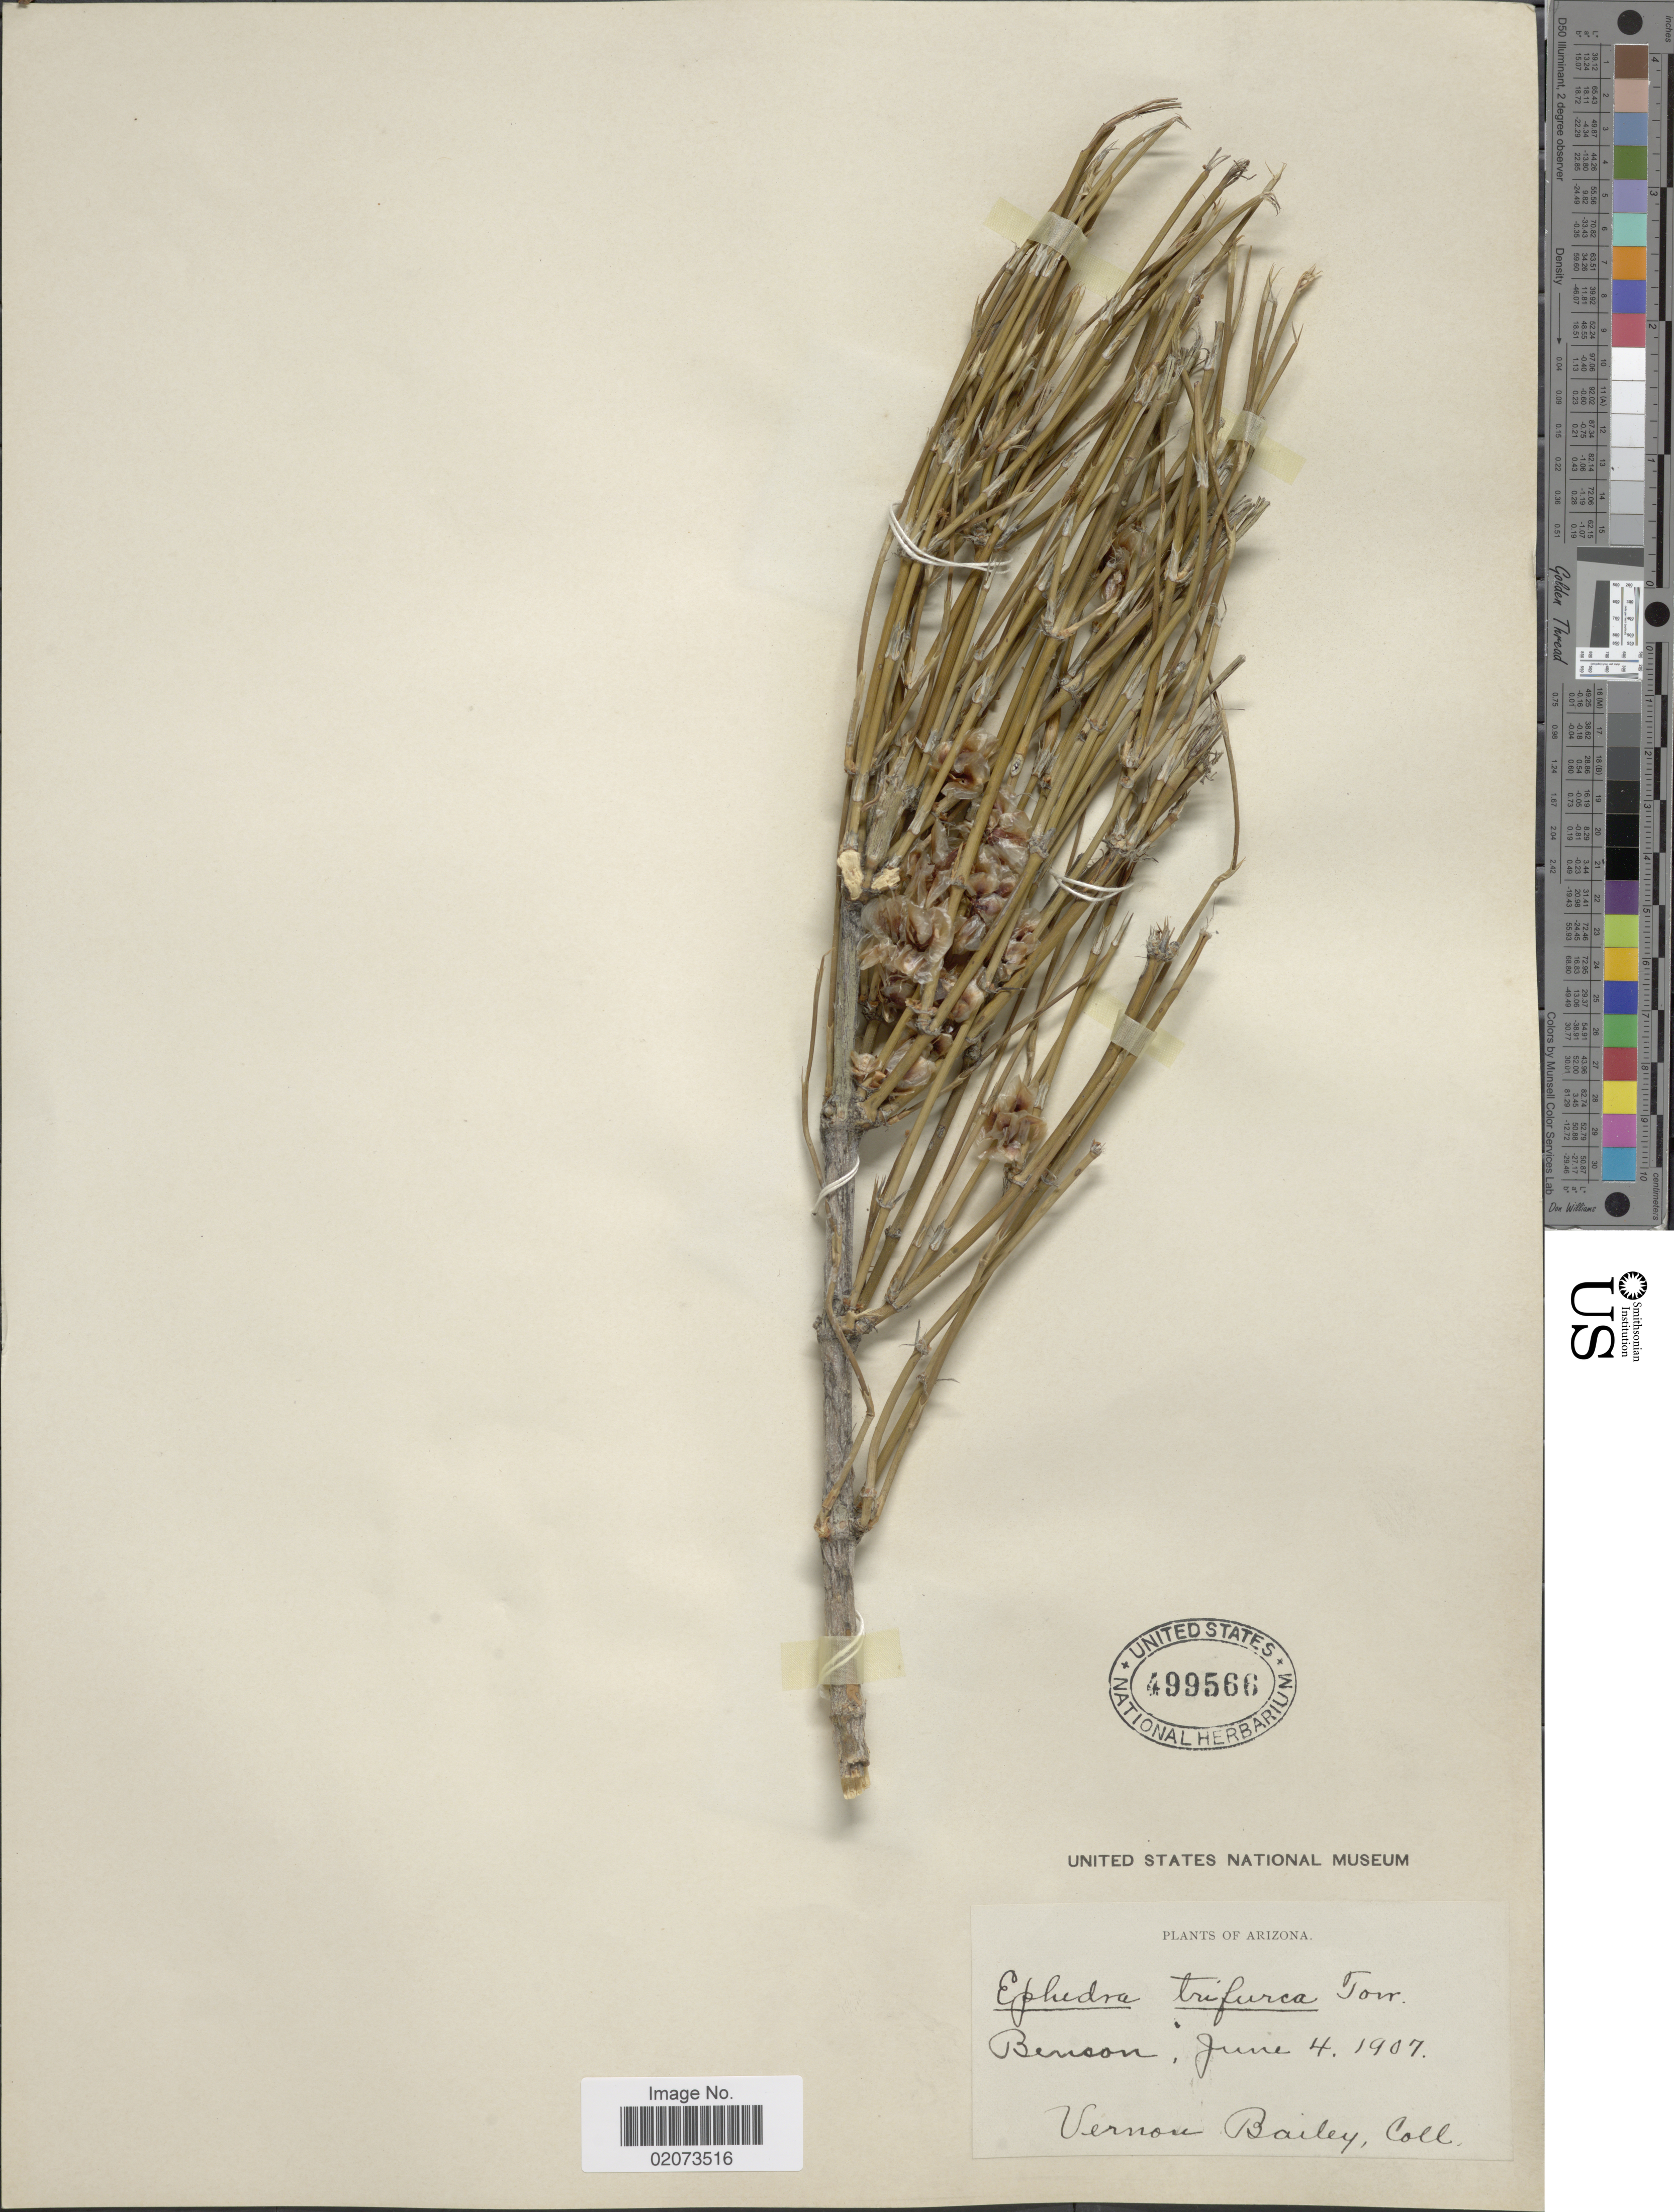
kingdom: Plantae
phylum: Tracheophyta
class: Gnetopsida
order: Ephedrales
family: Ephedraceae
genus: Ephedra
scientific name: Ephedra trifurca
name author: Torr. ex S. Watson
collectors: V. O. Bailey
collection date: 1907-06-04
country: United States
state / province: Arizona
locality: Benson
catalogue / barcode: US 499566